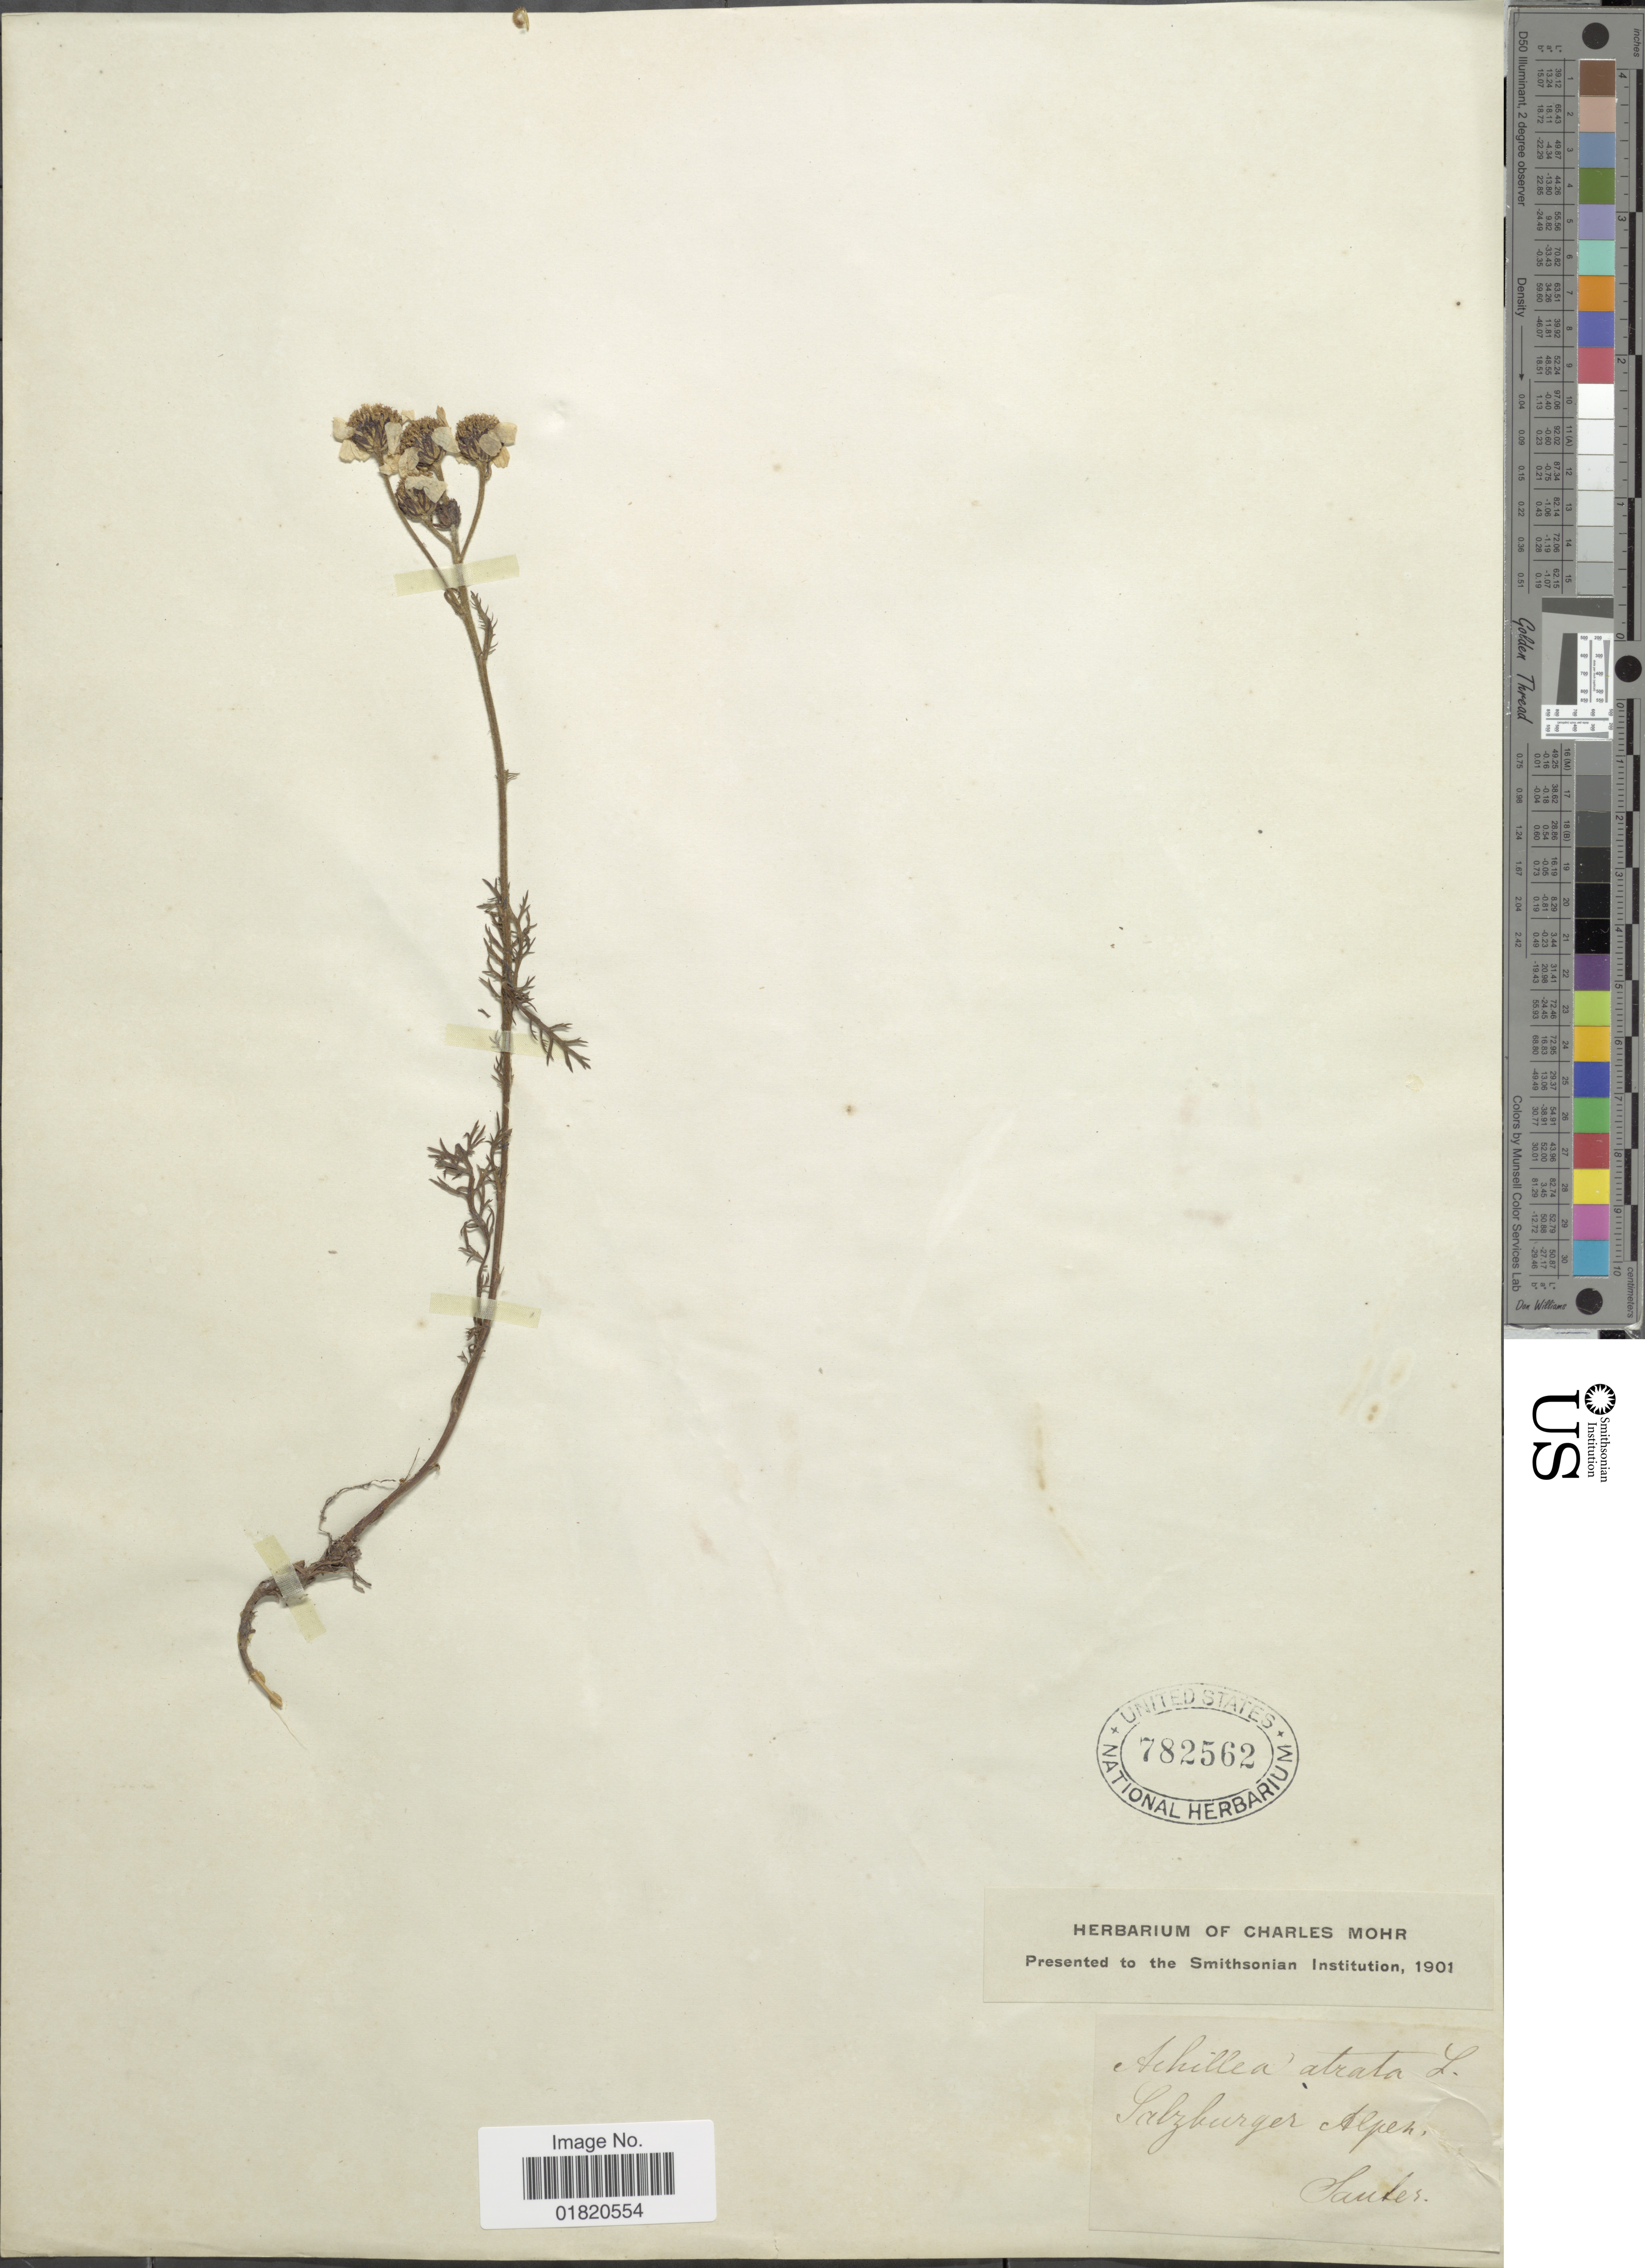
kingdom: Plantae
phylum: Tracheophyta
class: Magnoliopsida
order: Asterales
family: Asteraceae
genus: Achillea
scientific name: Achillea atrata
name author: L.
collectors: -. Sauter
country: Austria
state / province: Salzburg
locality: Alpen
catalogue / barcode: US 782562